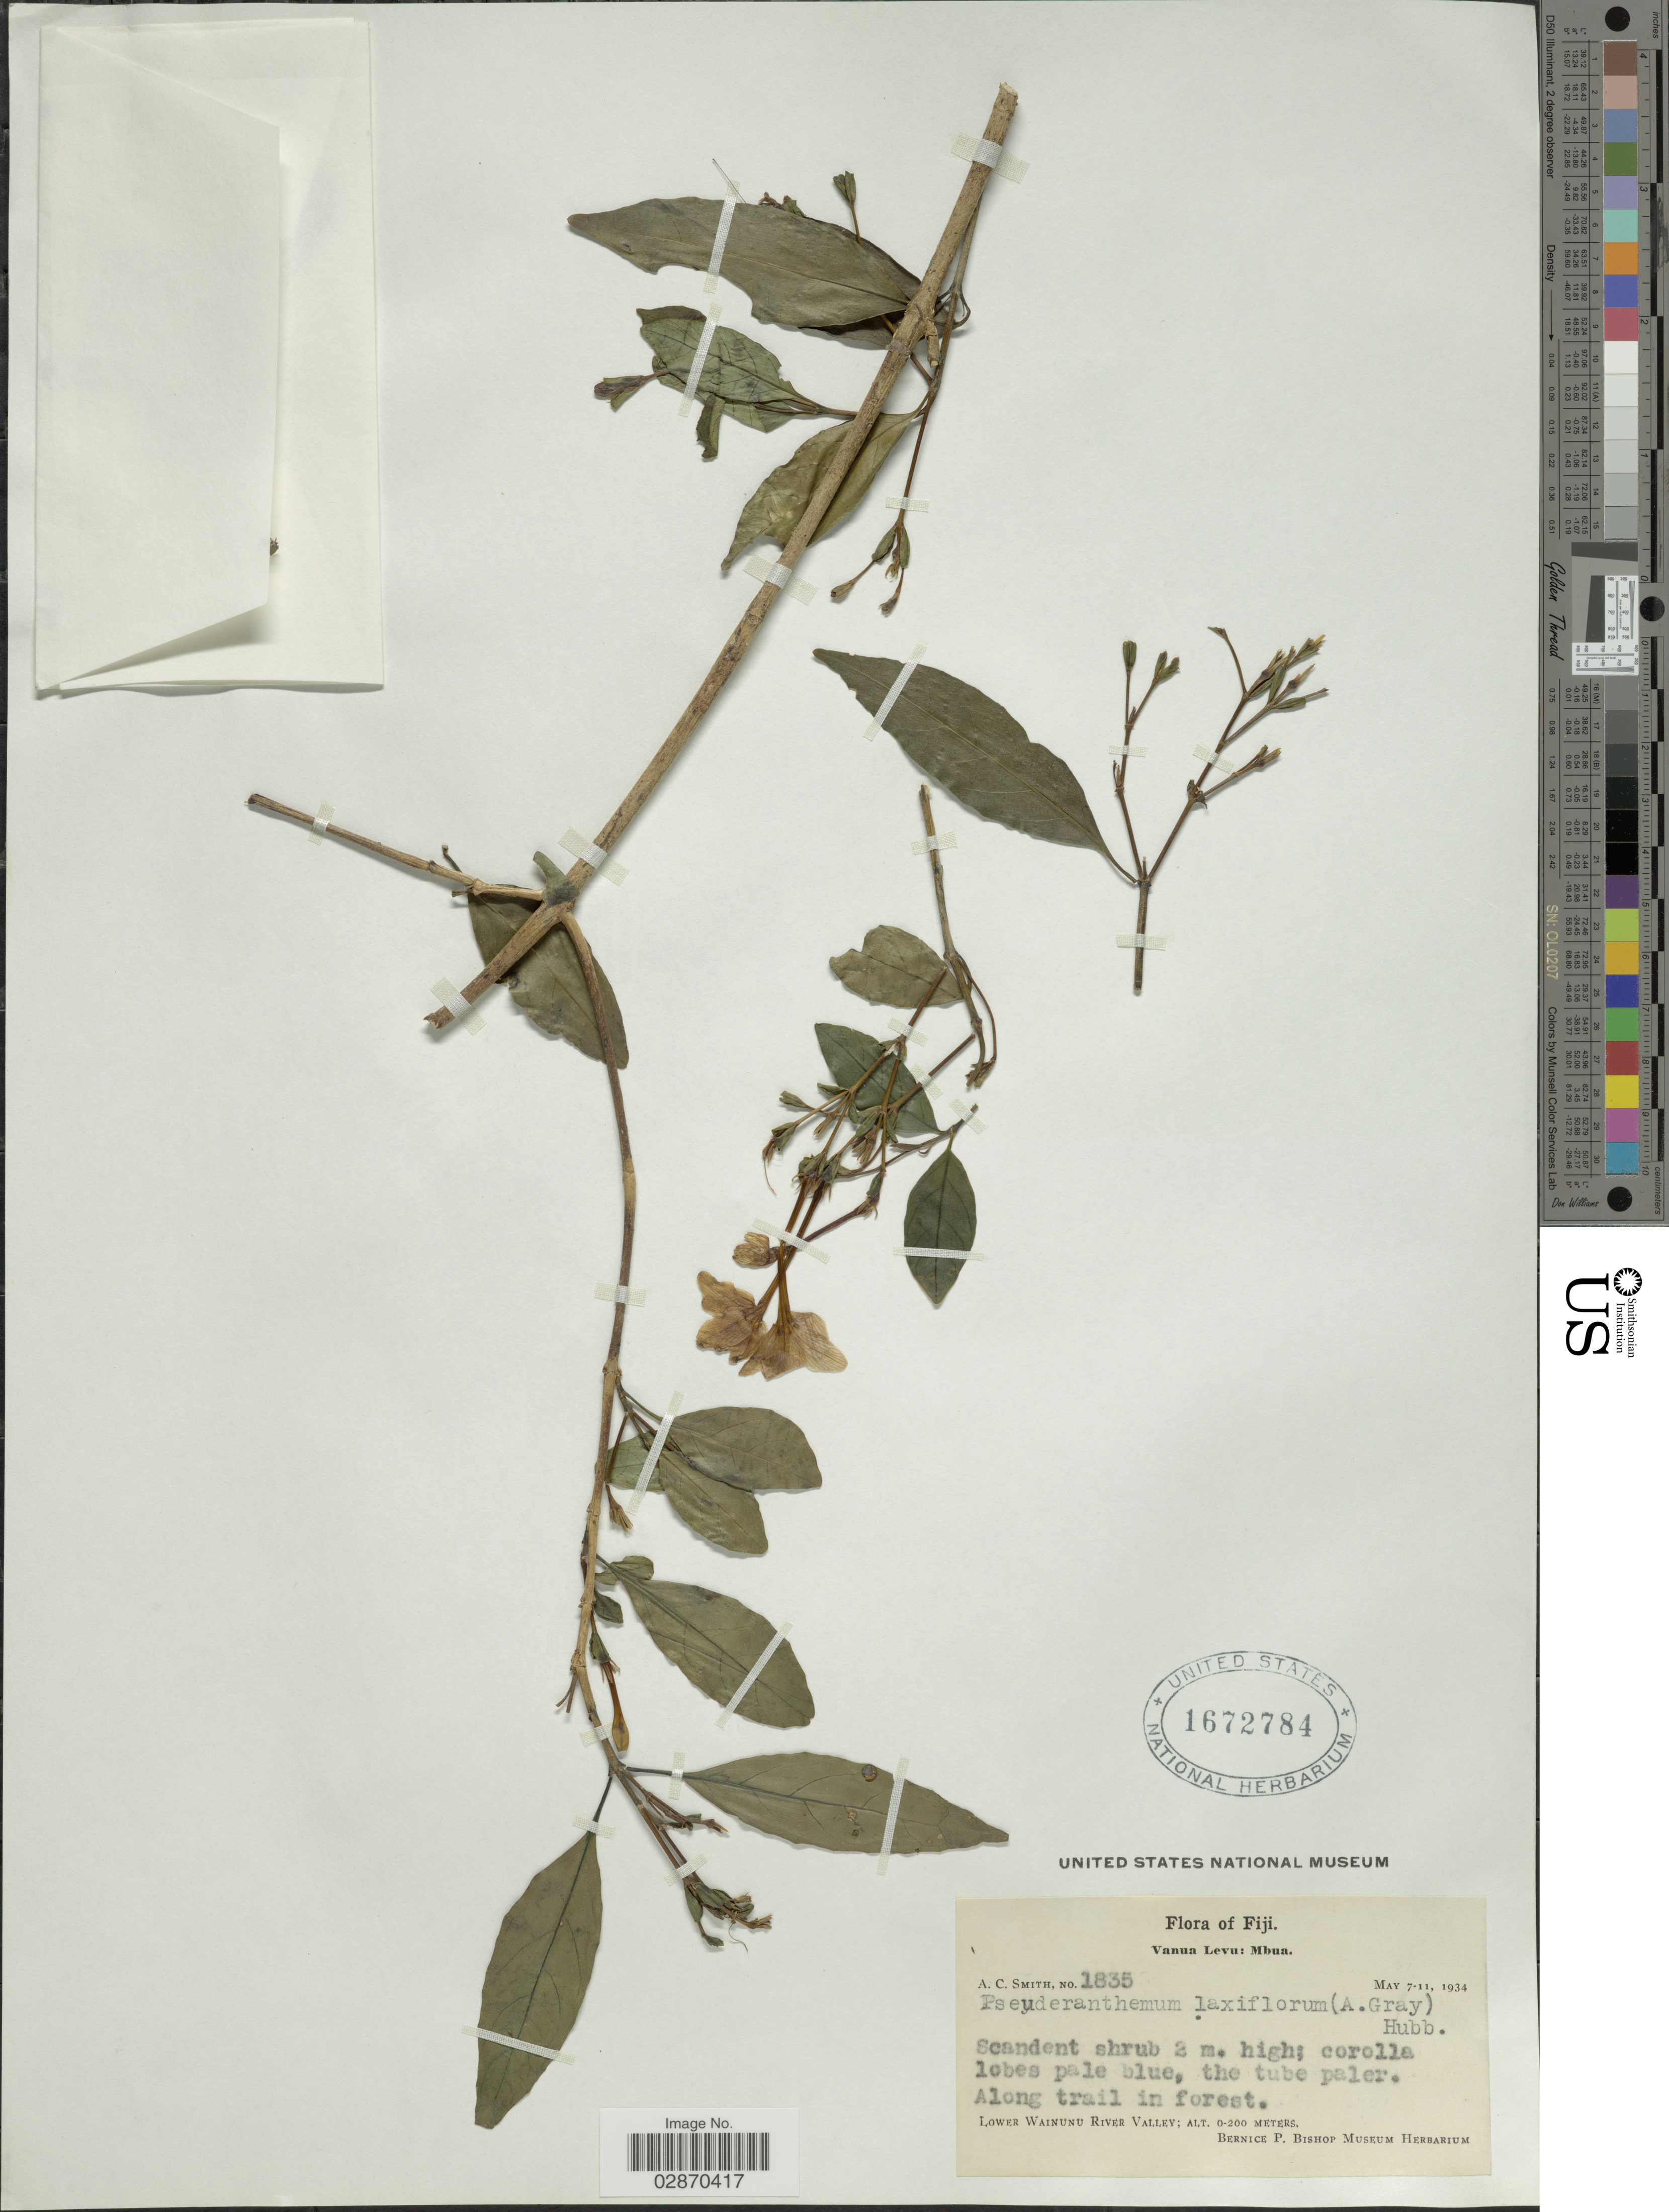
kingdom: Plantae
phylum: Tracheophyta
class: Magnoliopsida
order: Lamiales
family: Acanthaceae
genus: Pseuderanthemum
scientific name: Pseuderanthemum laxiflorum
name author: (A. Gray)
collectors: A. C. Smith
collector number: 1835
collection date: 1934-05-07/1934-05-11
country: Fiji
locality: Vanua Levu: Mbua. Lower Wainunu River Valley.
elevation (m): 0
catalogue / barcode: US 1672784